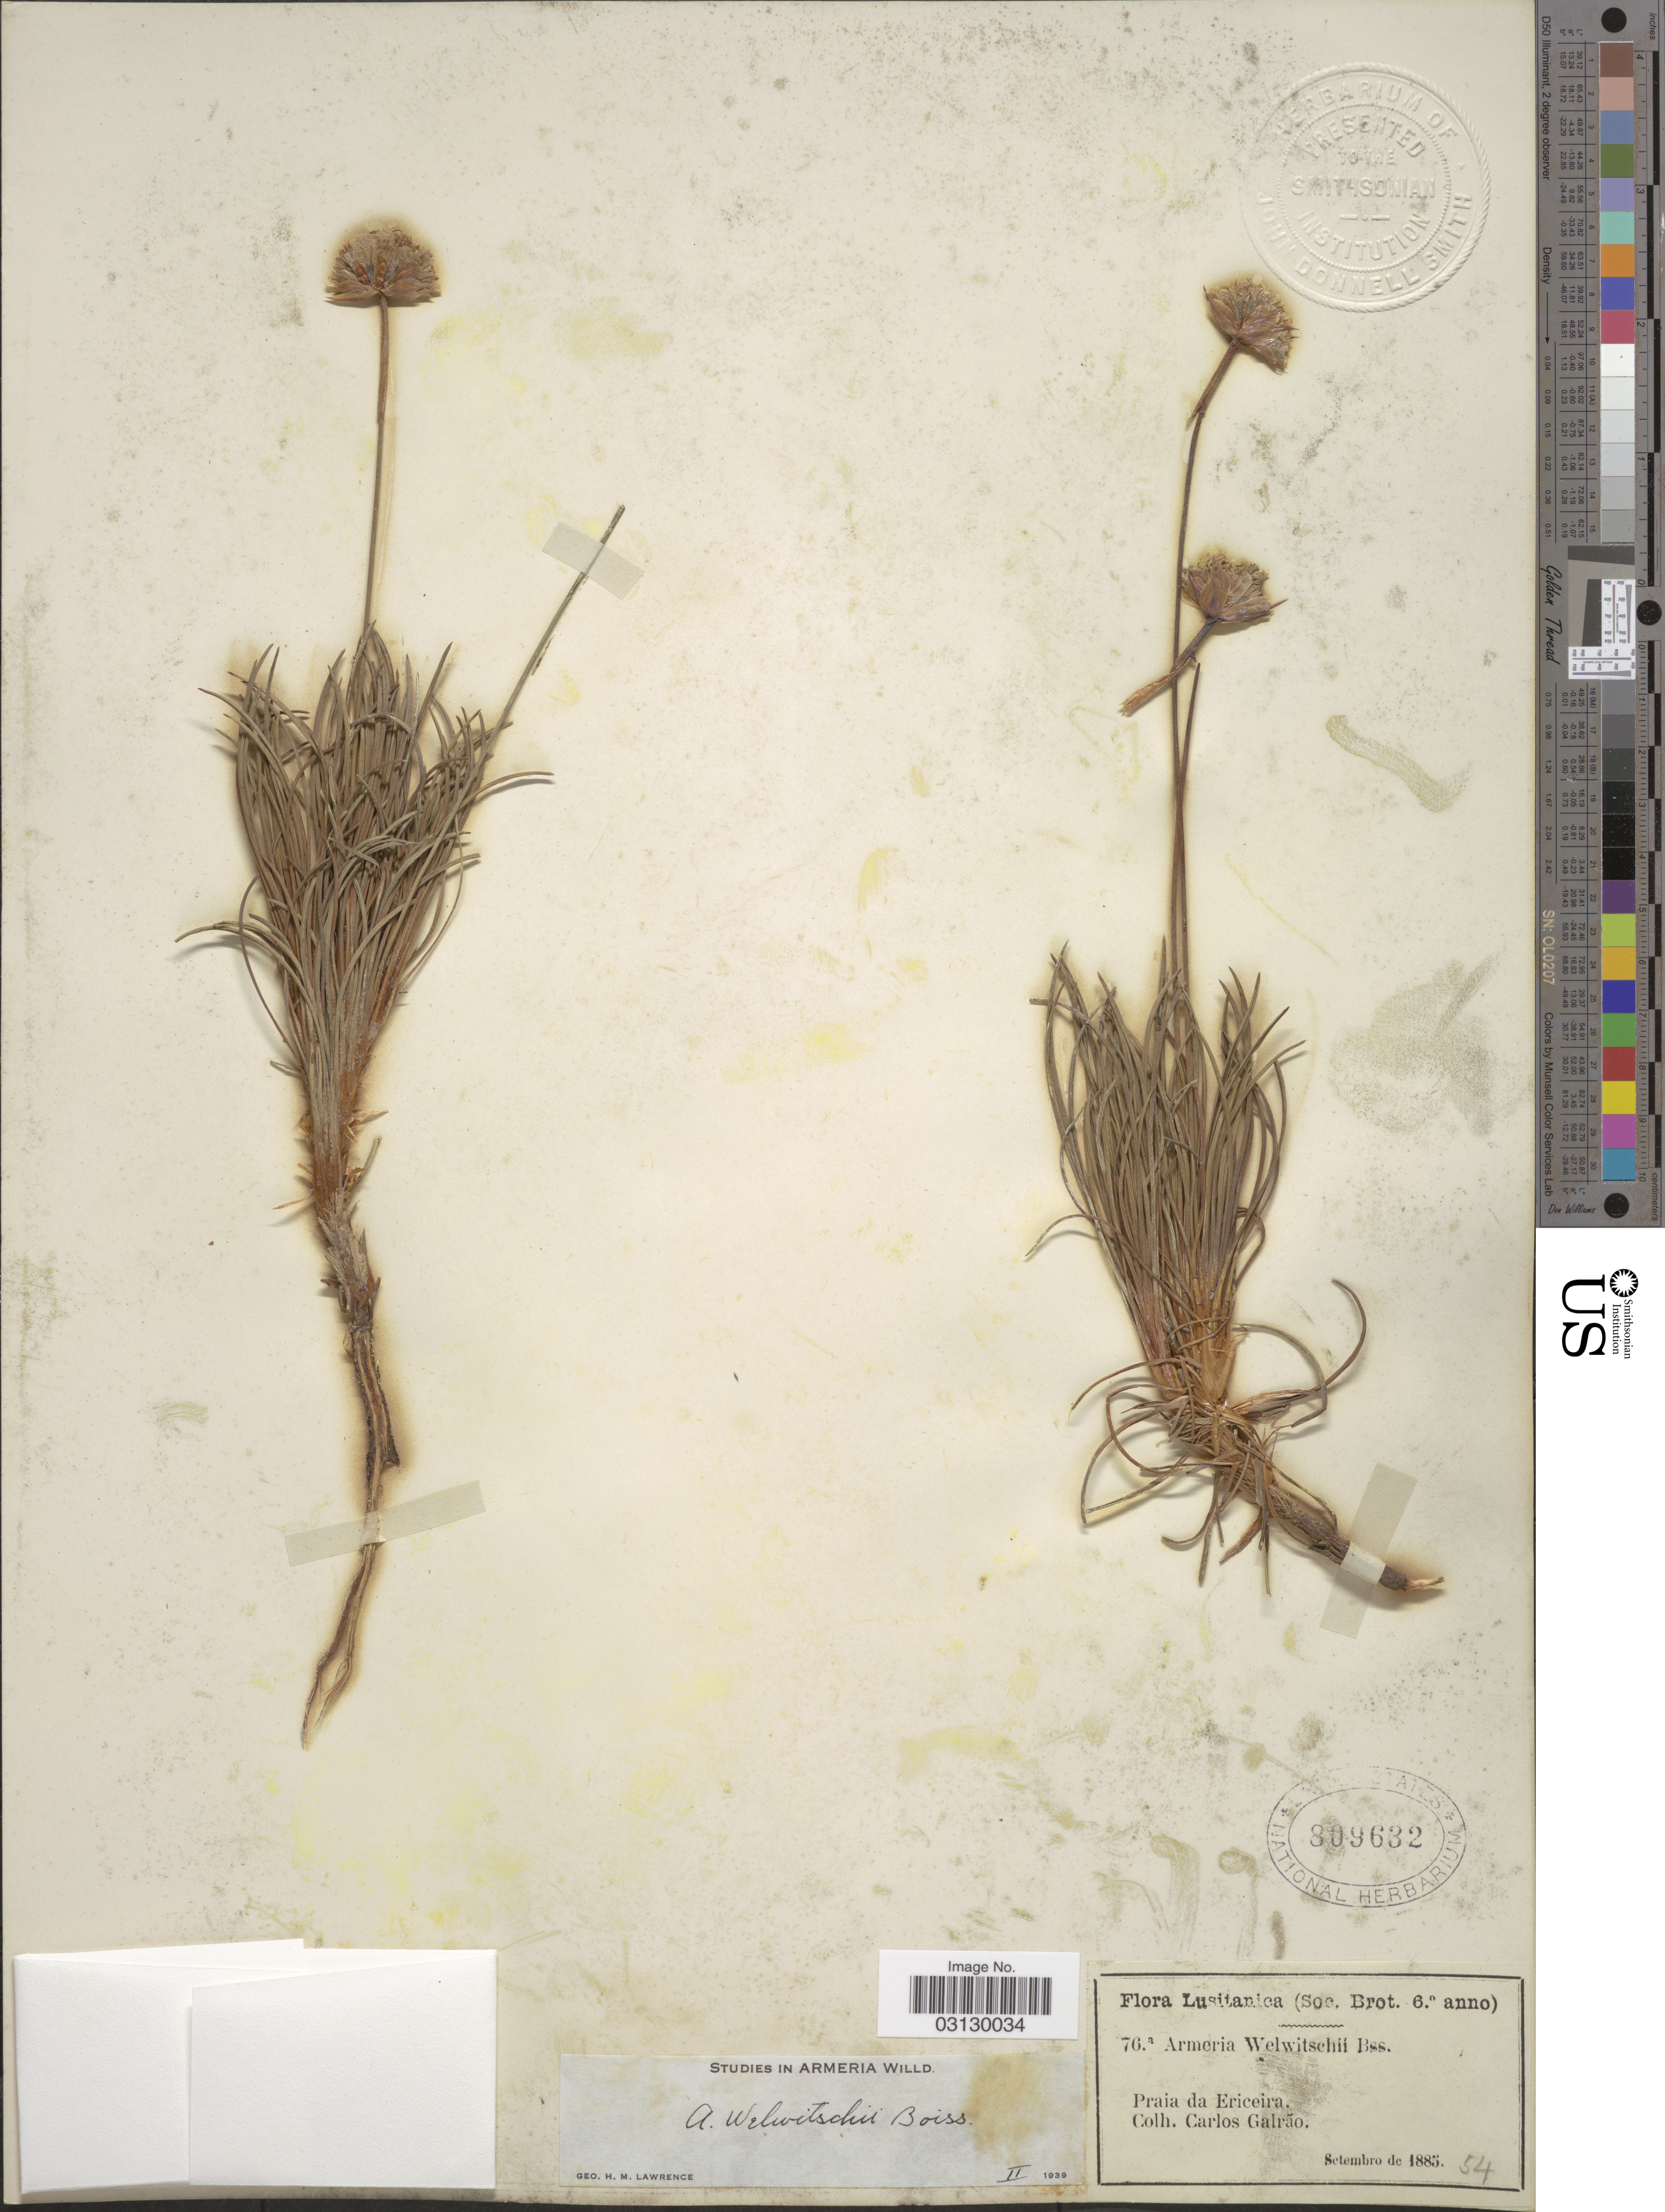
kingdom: Plantae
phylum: Tracheophyta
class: Magnoliopsida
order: Caryophyllales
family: Plumbaginaceae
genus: Armeria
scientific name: Armeria welwitschii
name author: Boiss.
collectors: C. Galrao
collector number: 76a.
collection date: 1885-09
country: Portugal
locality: Lusitanica. Praia da Ericeira.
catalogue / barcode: US 809632